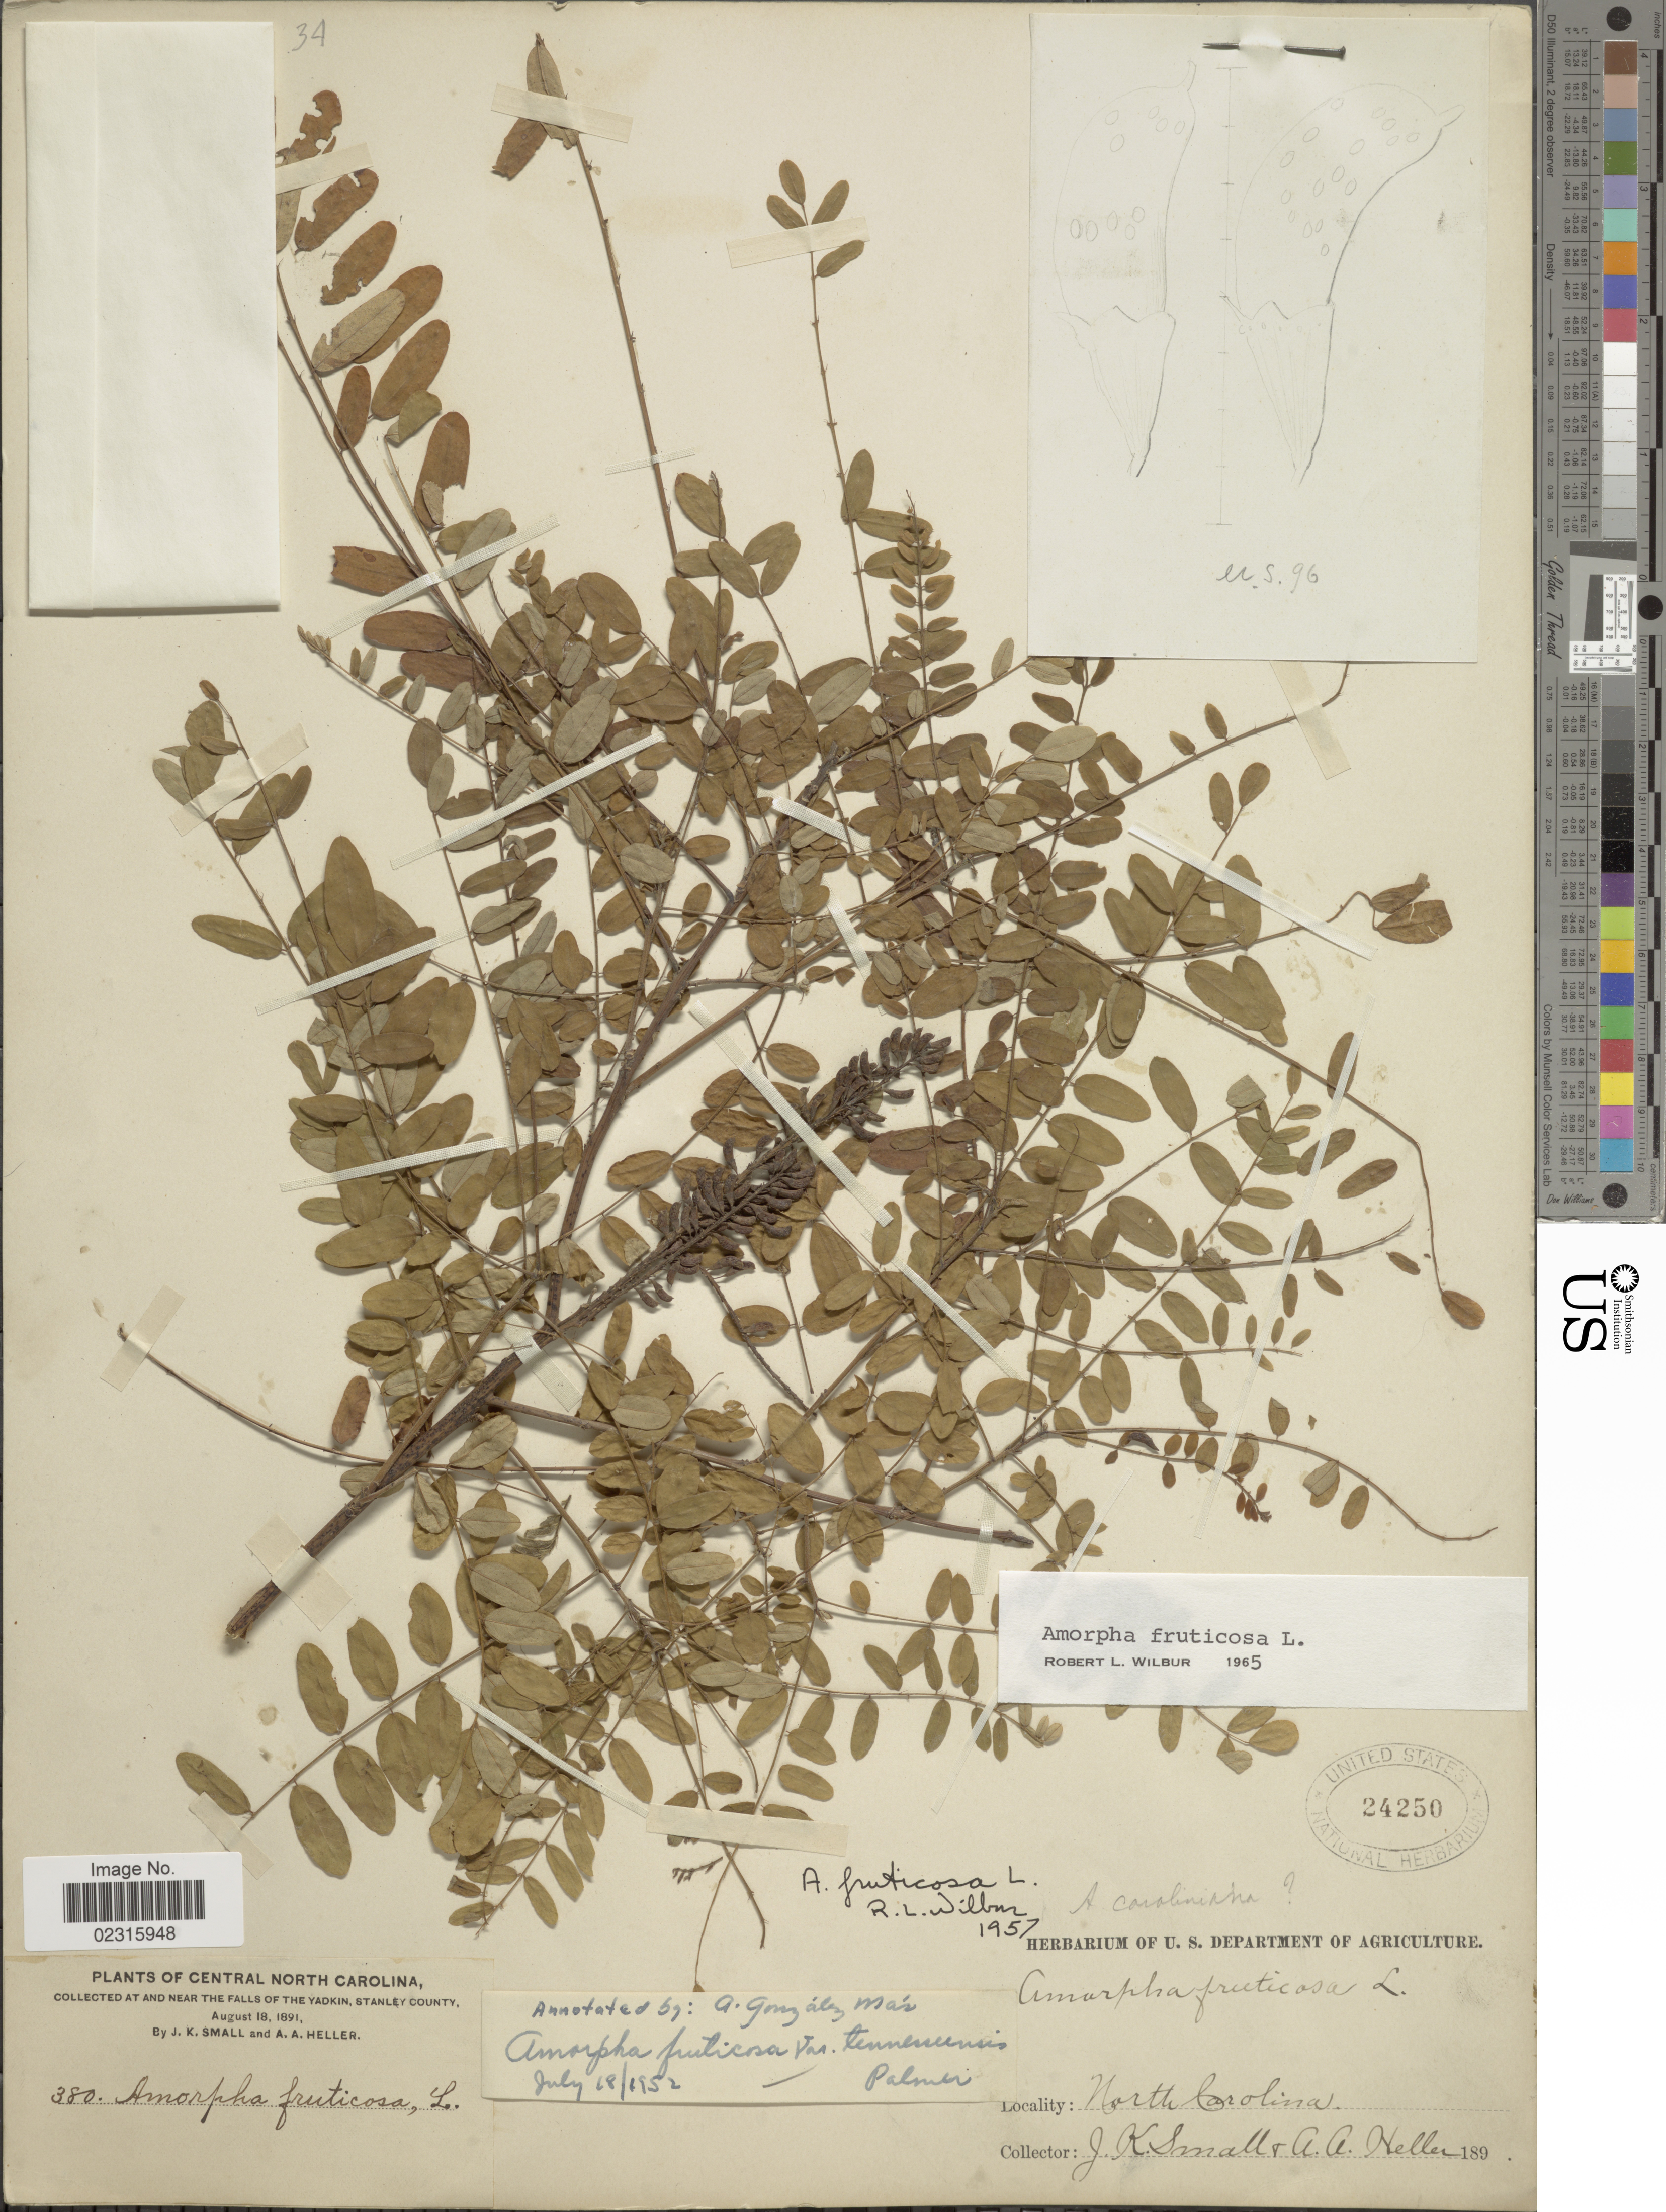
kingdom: Plantae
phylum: Tracheophyta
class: Magnoliopsida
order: Fabales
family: Fabaceae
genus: Amorpha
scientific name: Amorpha fruticosa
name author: L.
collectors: J. K. Small & A. A. Heller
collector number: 380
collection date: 1891-08-18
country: United States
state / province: North Carolina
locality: Central North Carolina, at and near the Falls of the Yadkin, Stanley County.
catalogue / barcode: US 24250